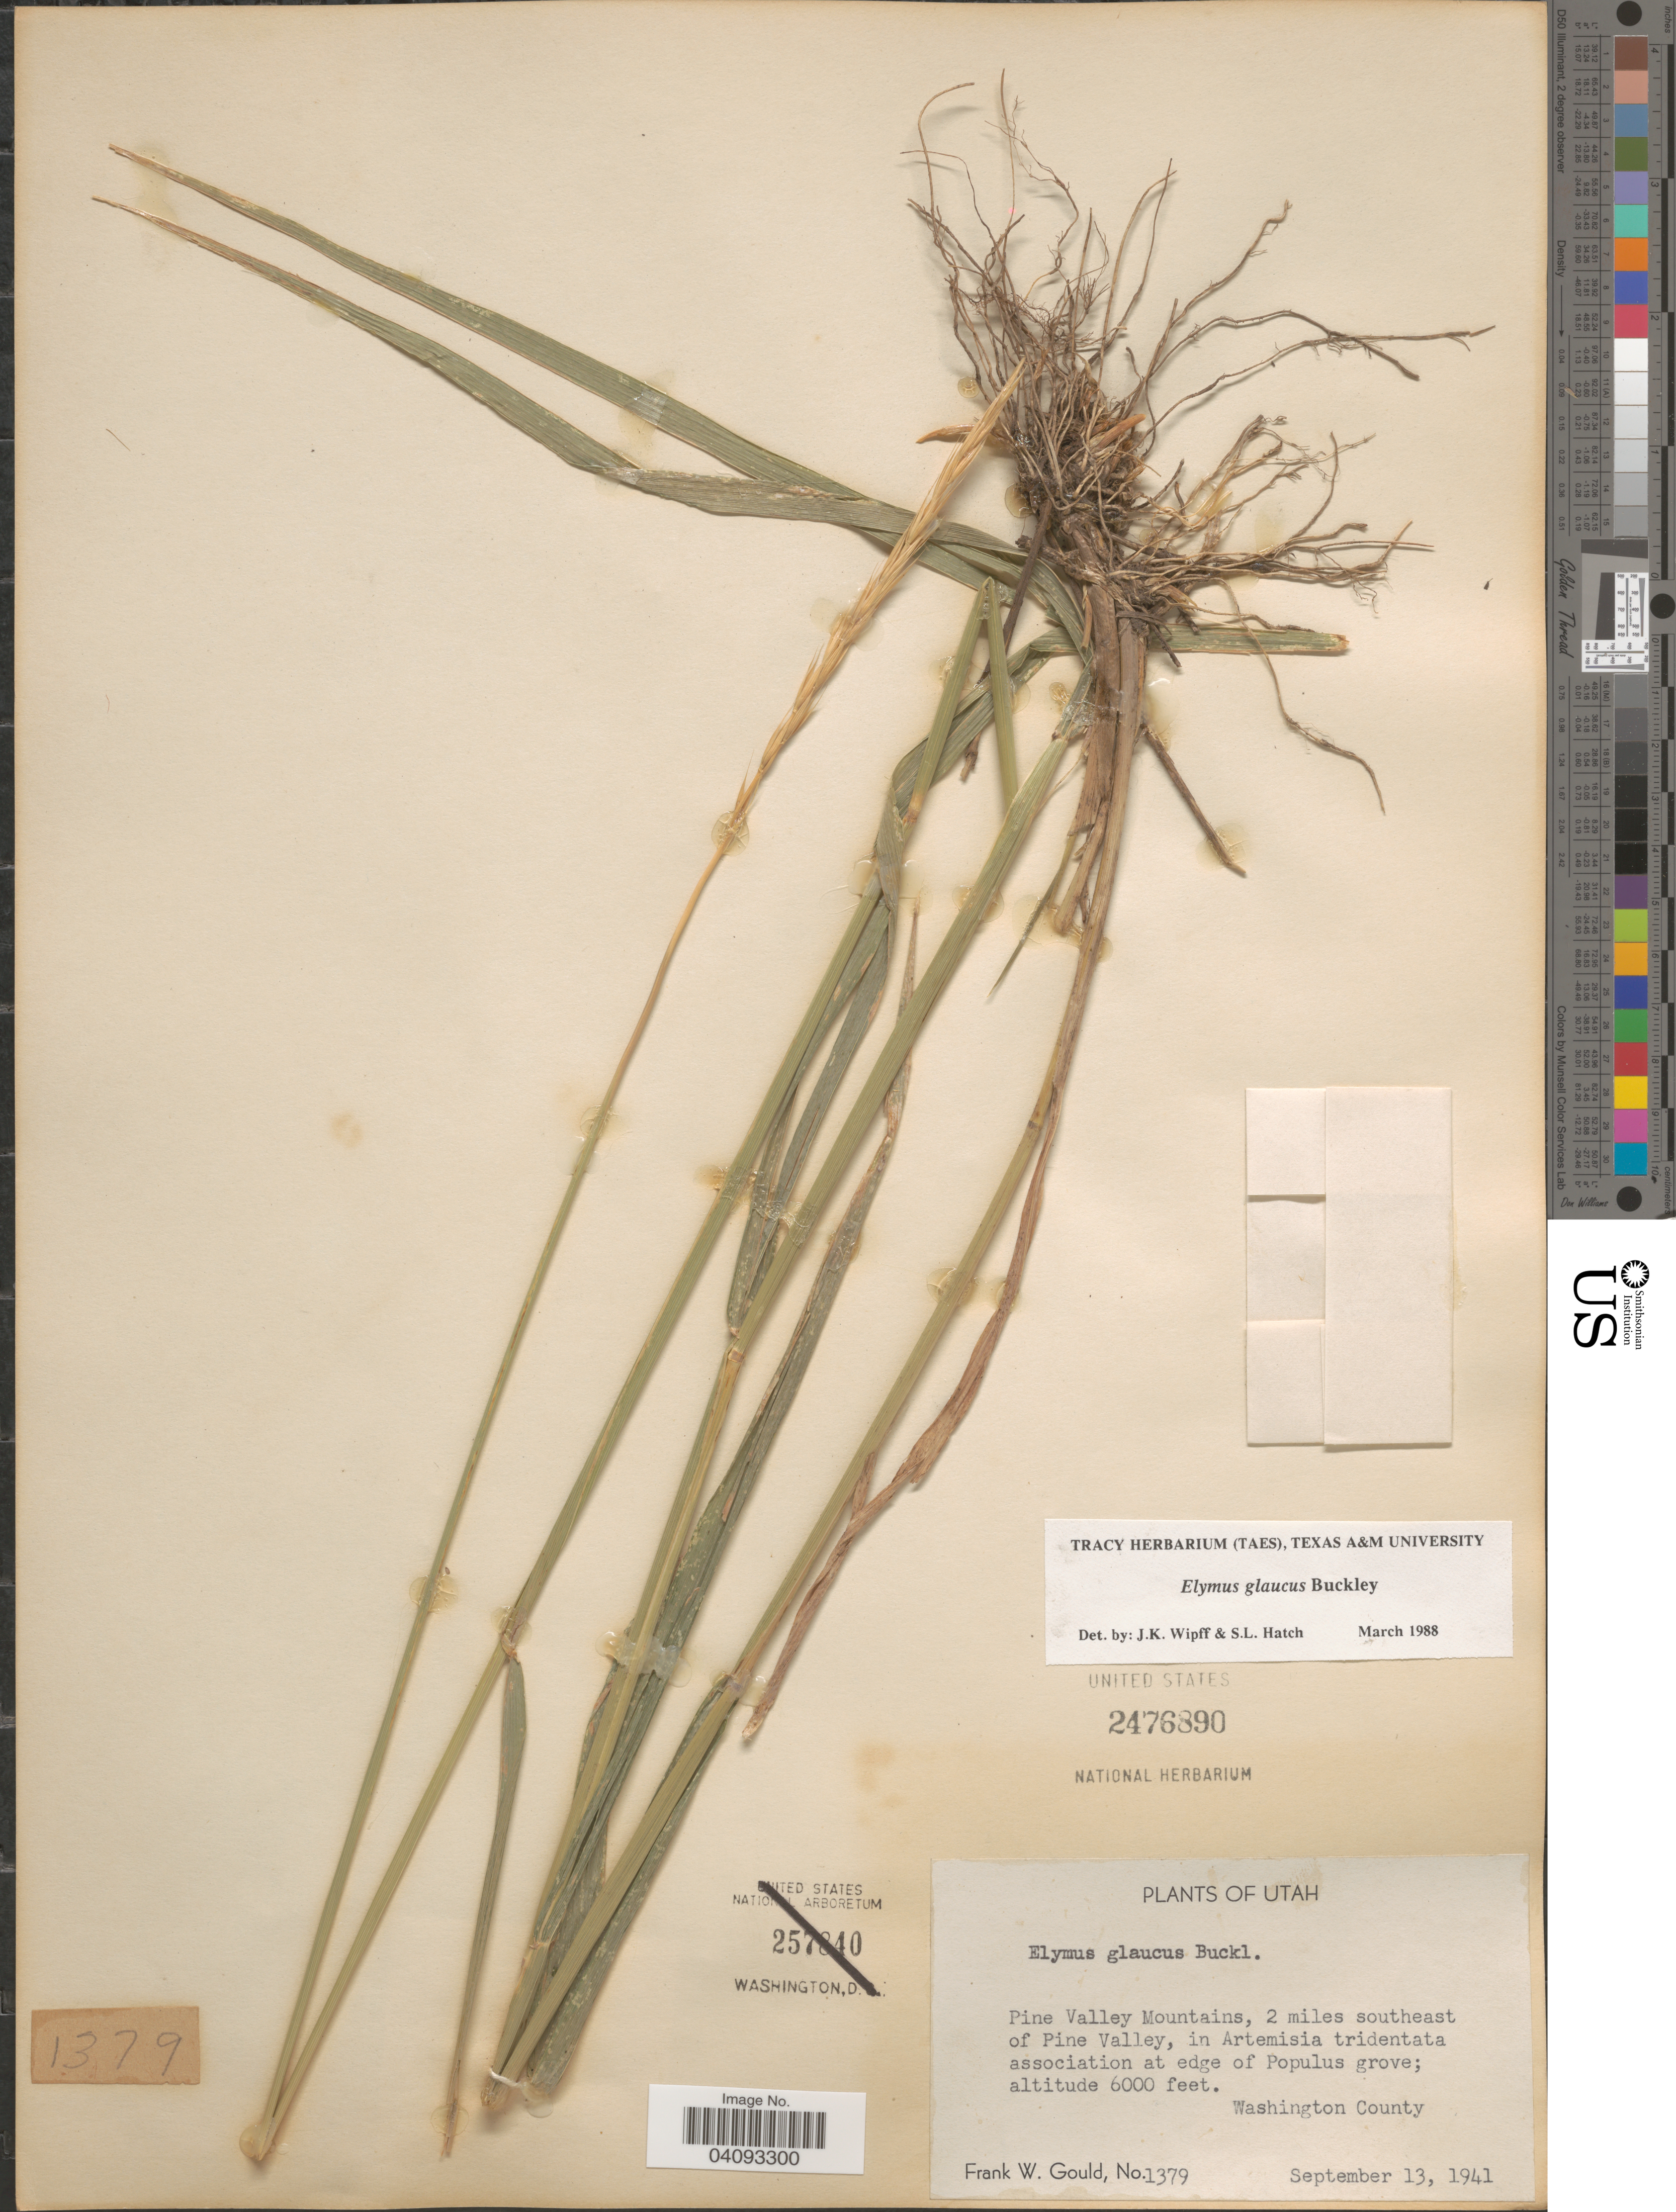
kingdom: Plantae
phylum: Tracheophyta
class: Liliopsida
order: Poales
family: Poaceae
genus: Elymus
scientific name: Elymus glaucus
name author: Buckley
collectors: F. W. Gould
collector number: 1379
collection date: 1941-09-13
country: United States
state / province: Utah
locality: Pine Valley Mountains, 2 miles southeast of Pine Valley. Washington County.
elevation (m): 1829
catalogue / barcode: US 2476890